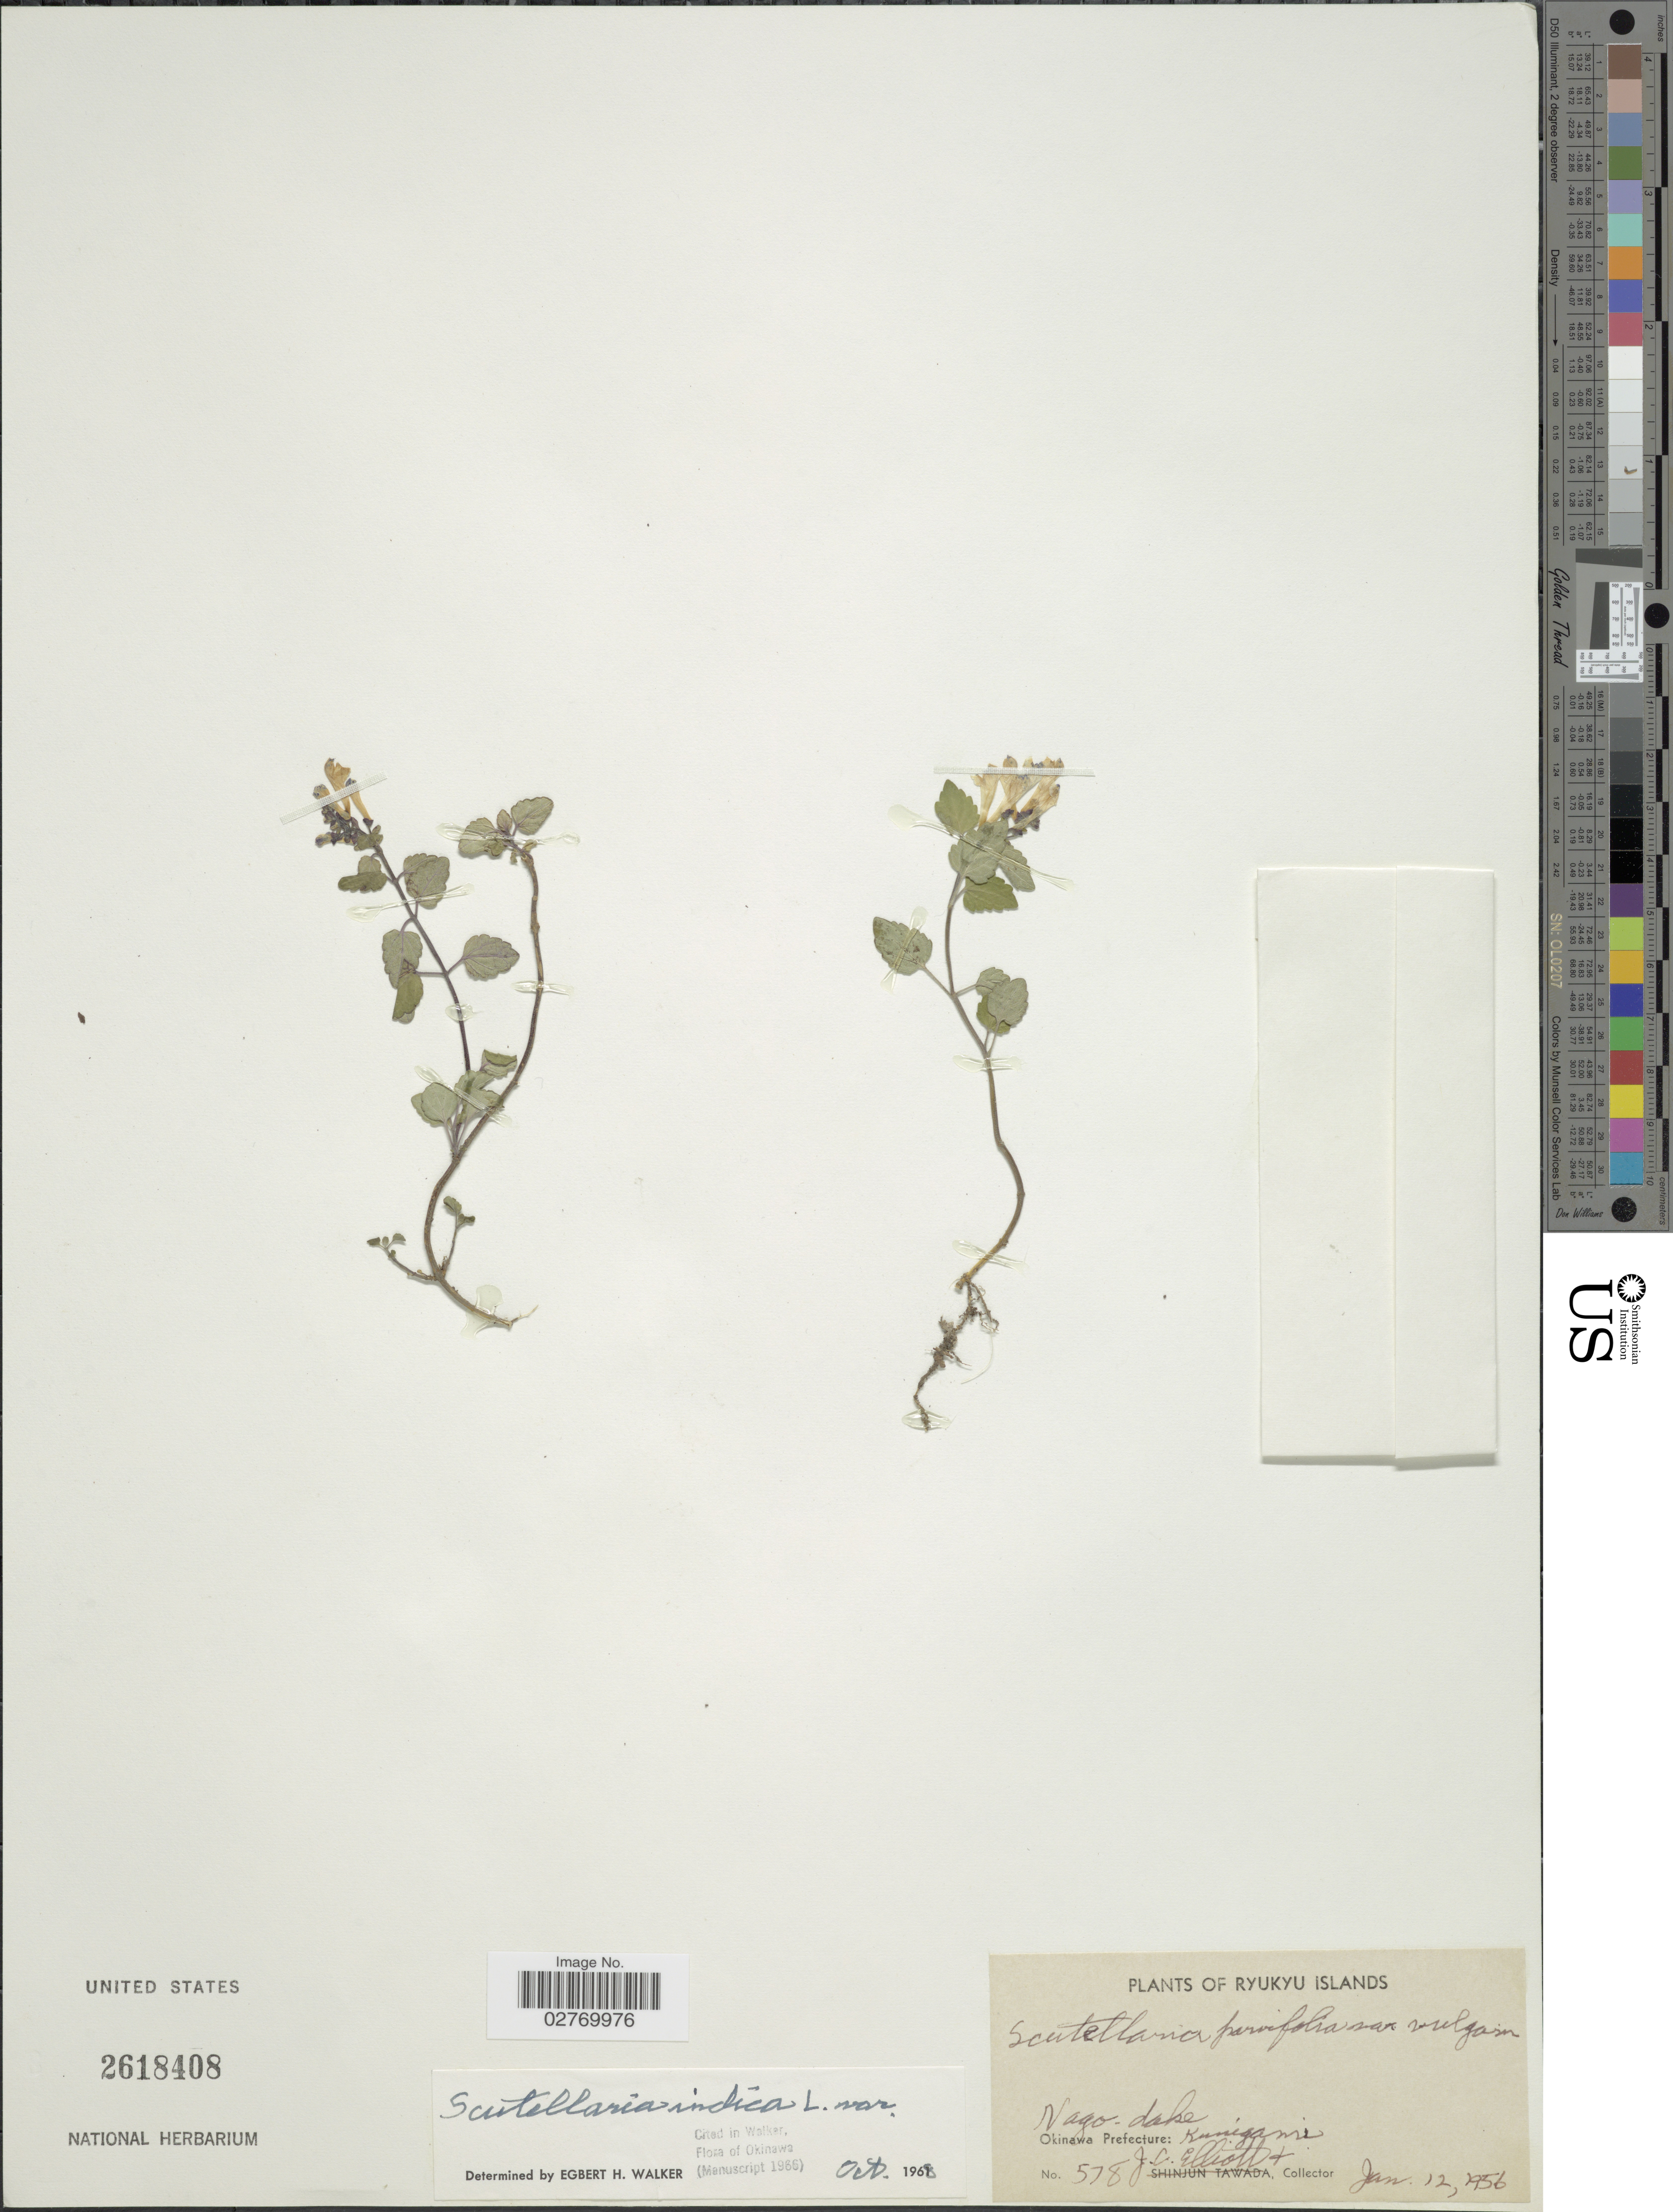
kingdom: Plantae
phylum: Tracheophyta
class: Magnoliopsida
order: Lamiales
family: Lamiaceae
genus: Scutellaria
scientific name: Scutellaria indica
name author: L.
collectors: J. C. Elliott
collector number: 578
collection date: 1956-01-12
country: Japan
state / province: Okinawa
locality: Ryukyu Islands. Nago-dake. Okinawa Prefecture: Kunigami.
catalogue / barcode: US 2618408